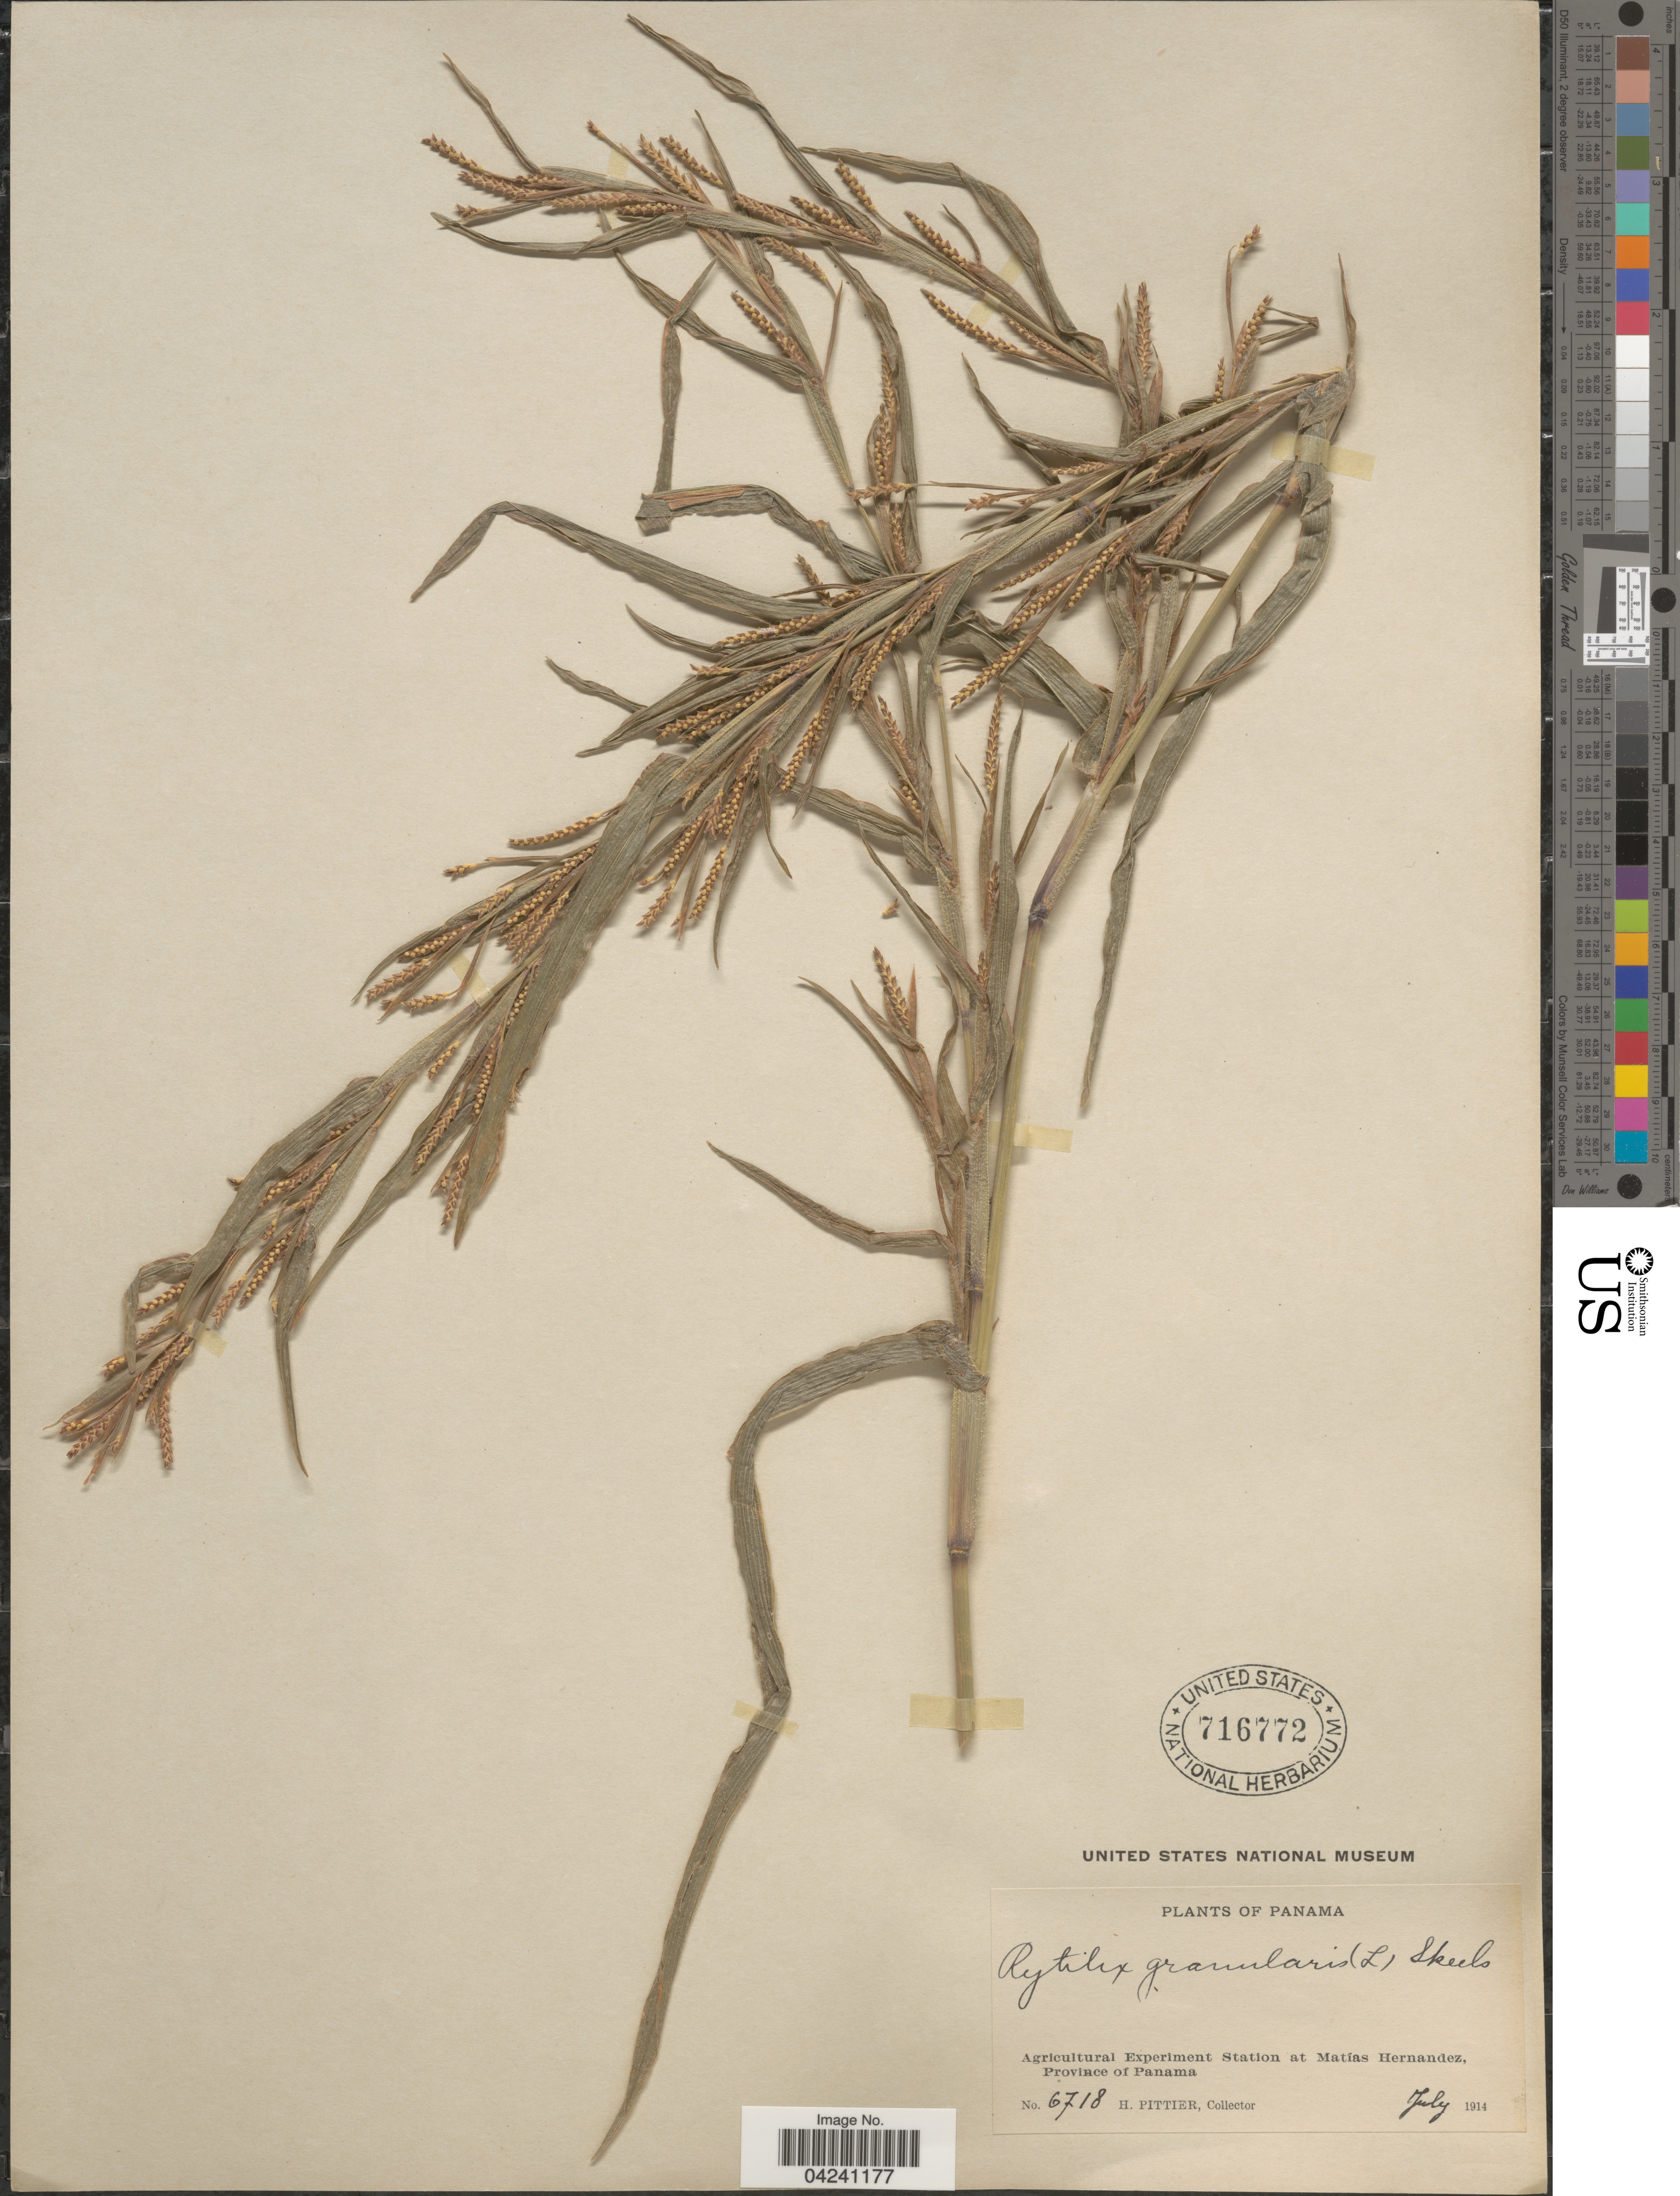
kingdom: Plantae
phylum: Tracheophyta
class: Liliopsida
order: Poales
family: Poaceae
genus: Hackelochloa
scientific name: Hackelochloa granularis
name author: (L.) Kuntze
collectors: H. F. Pittier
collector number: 6718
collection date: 1914-07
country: Panama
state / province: Panamá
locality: Agricultural Experiment Station at Matías Hernandez.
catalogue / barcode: US 716772